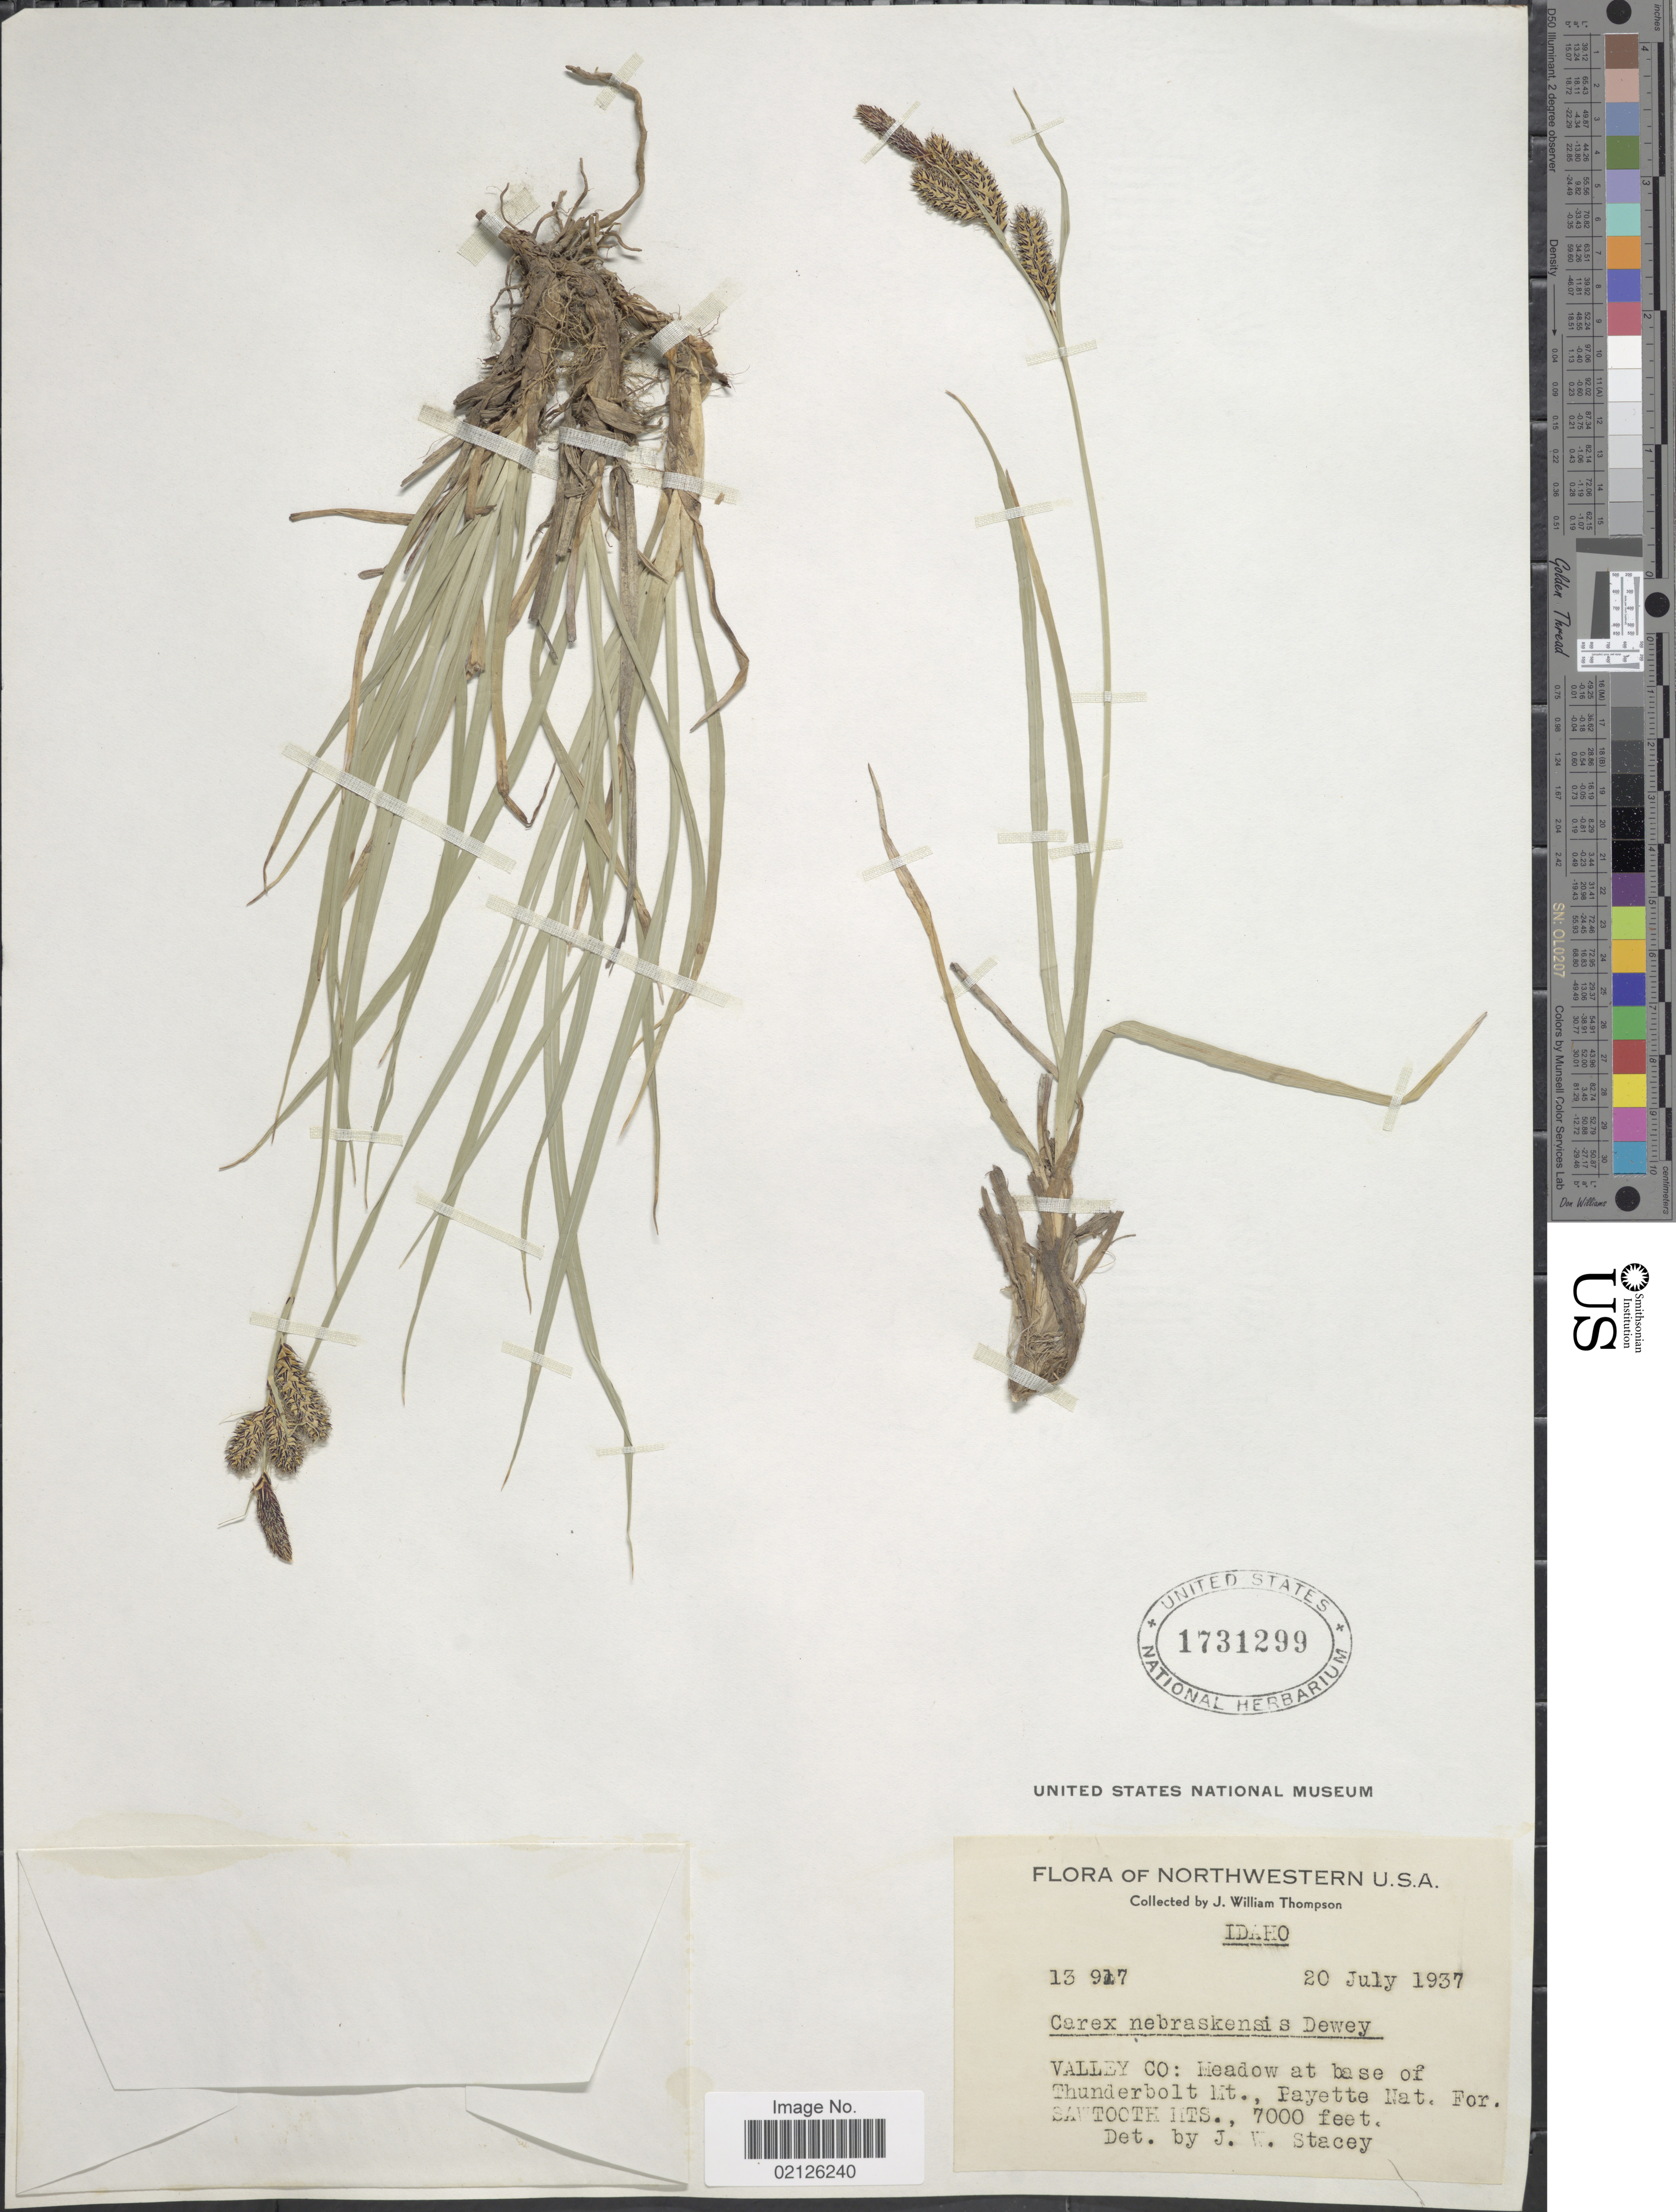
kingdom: Plantae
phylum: Tracheophyta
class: Liliopsida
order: Poales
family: Cyperaceae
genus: Carex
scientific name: Carex nebrascensis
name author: Dewey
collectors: J. W. Thompson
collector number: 13917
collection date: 1937-07-20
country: United States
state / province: Idaho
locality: Valley Co: Meadow at base of Thunderbolt Mt., Payette Nat. For., Sawtooth Mts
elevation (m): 2134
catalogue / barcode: US 1731299